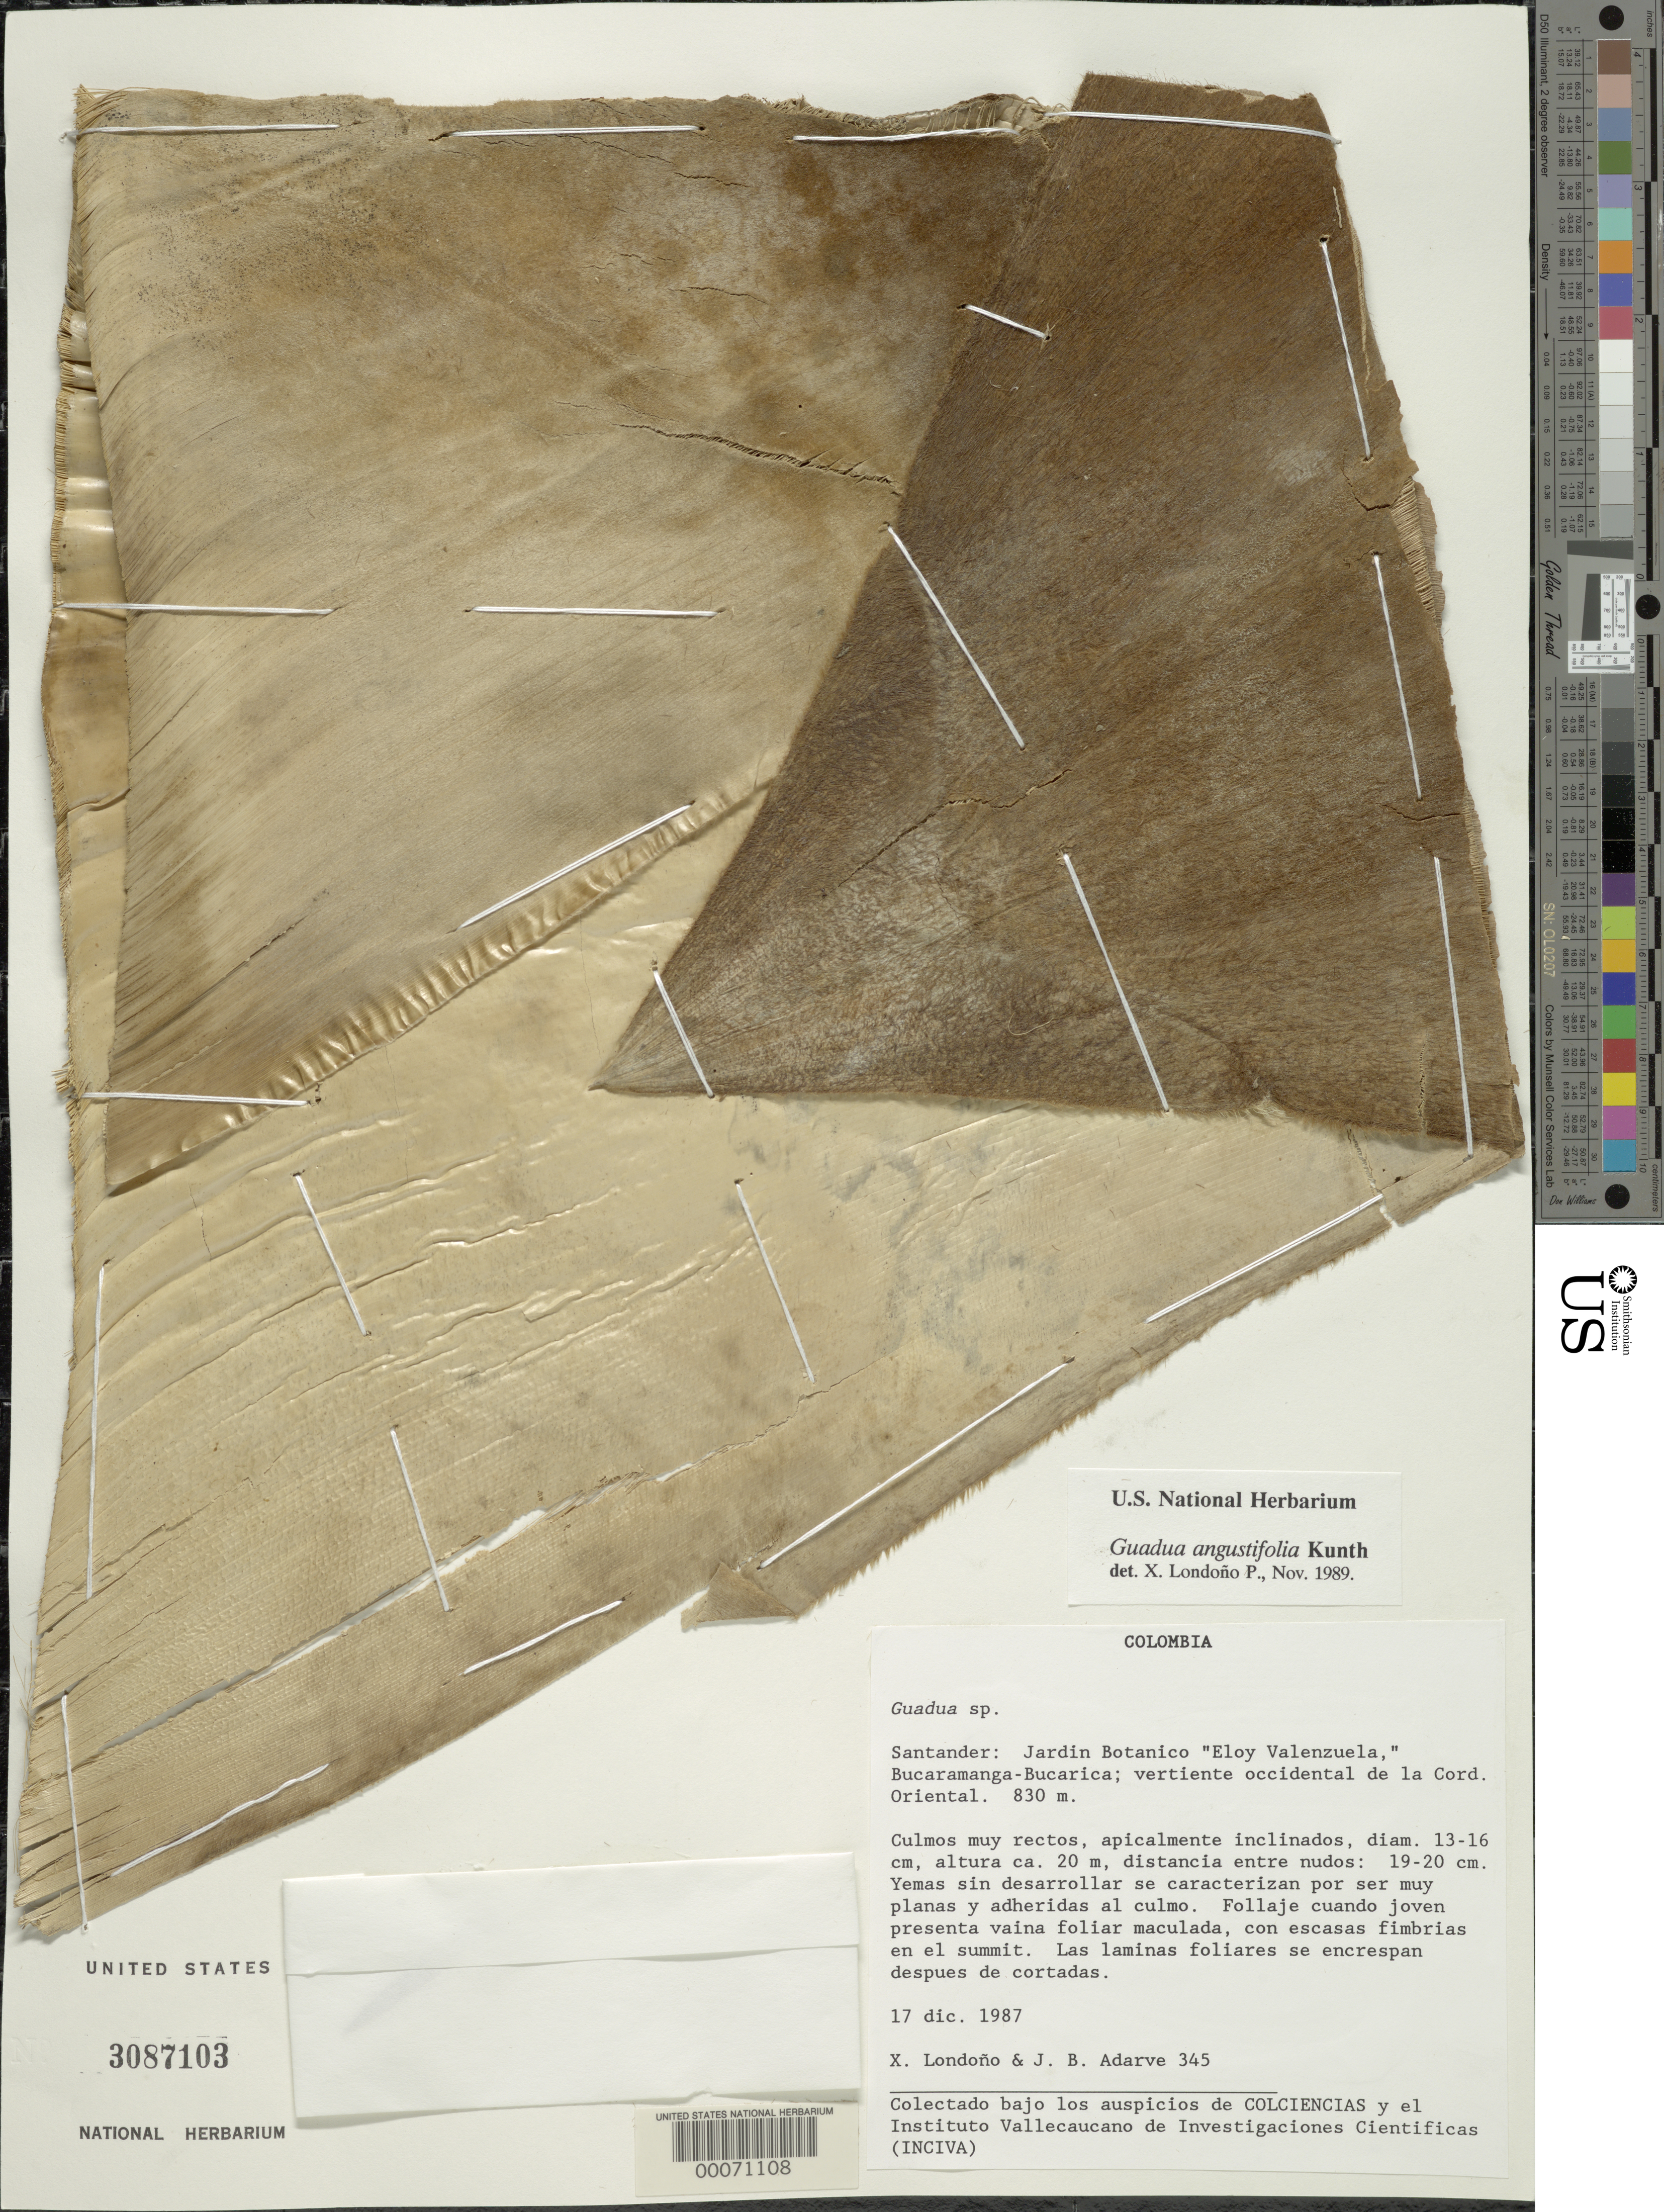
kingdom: Plantae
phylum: Tracheophyta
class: Liliopsida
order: Poales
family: Poaceae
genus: Guadua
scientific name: Guadua angustifolia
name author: Kunth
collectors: X. Londoño & J. B. Adarve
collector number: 345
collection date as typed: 17 Dec 1987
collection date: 1987-12-17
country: Colombia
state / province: Santander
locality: Eloy Valenzuela Botanical Garden, Bucarcamanga-Bucarica, W slope of La Cord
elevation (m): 830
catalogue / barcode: US 3087103